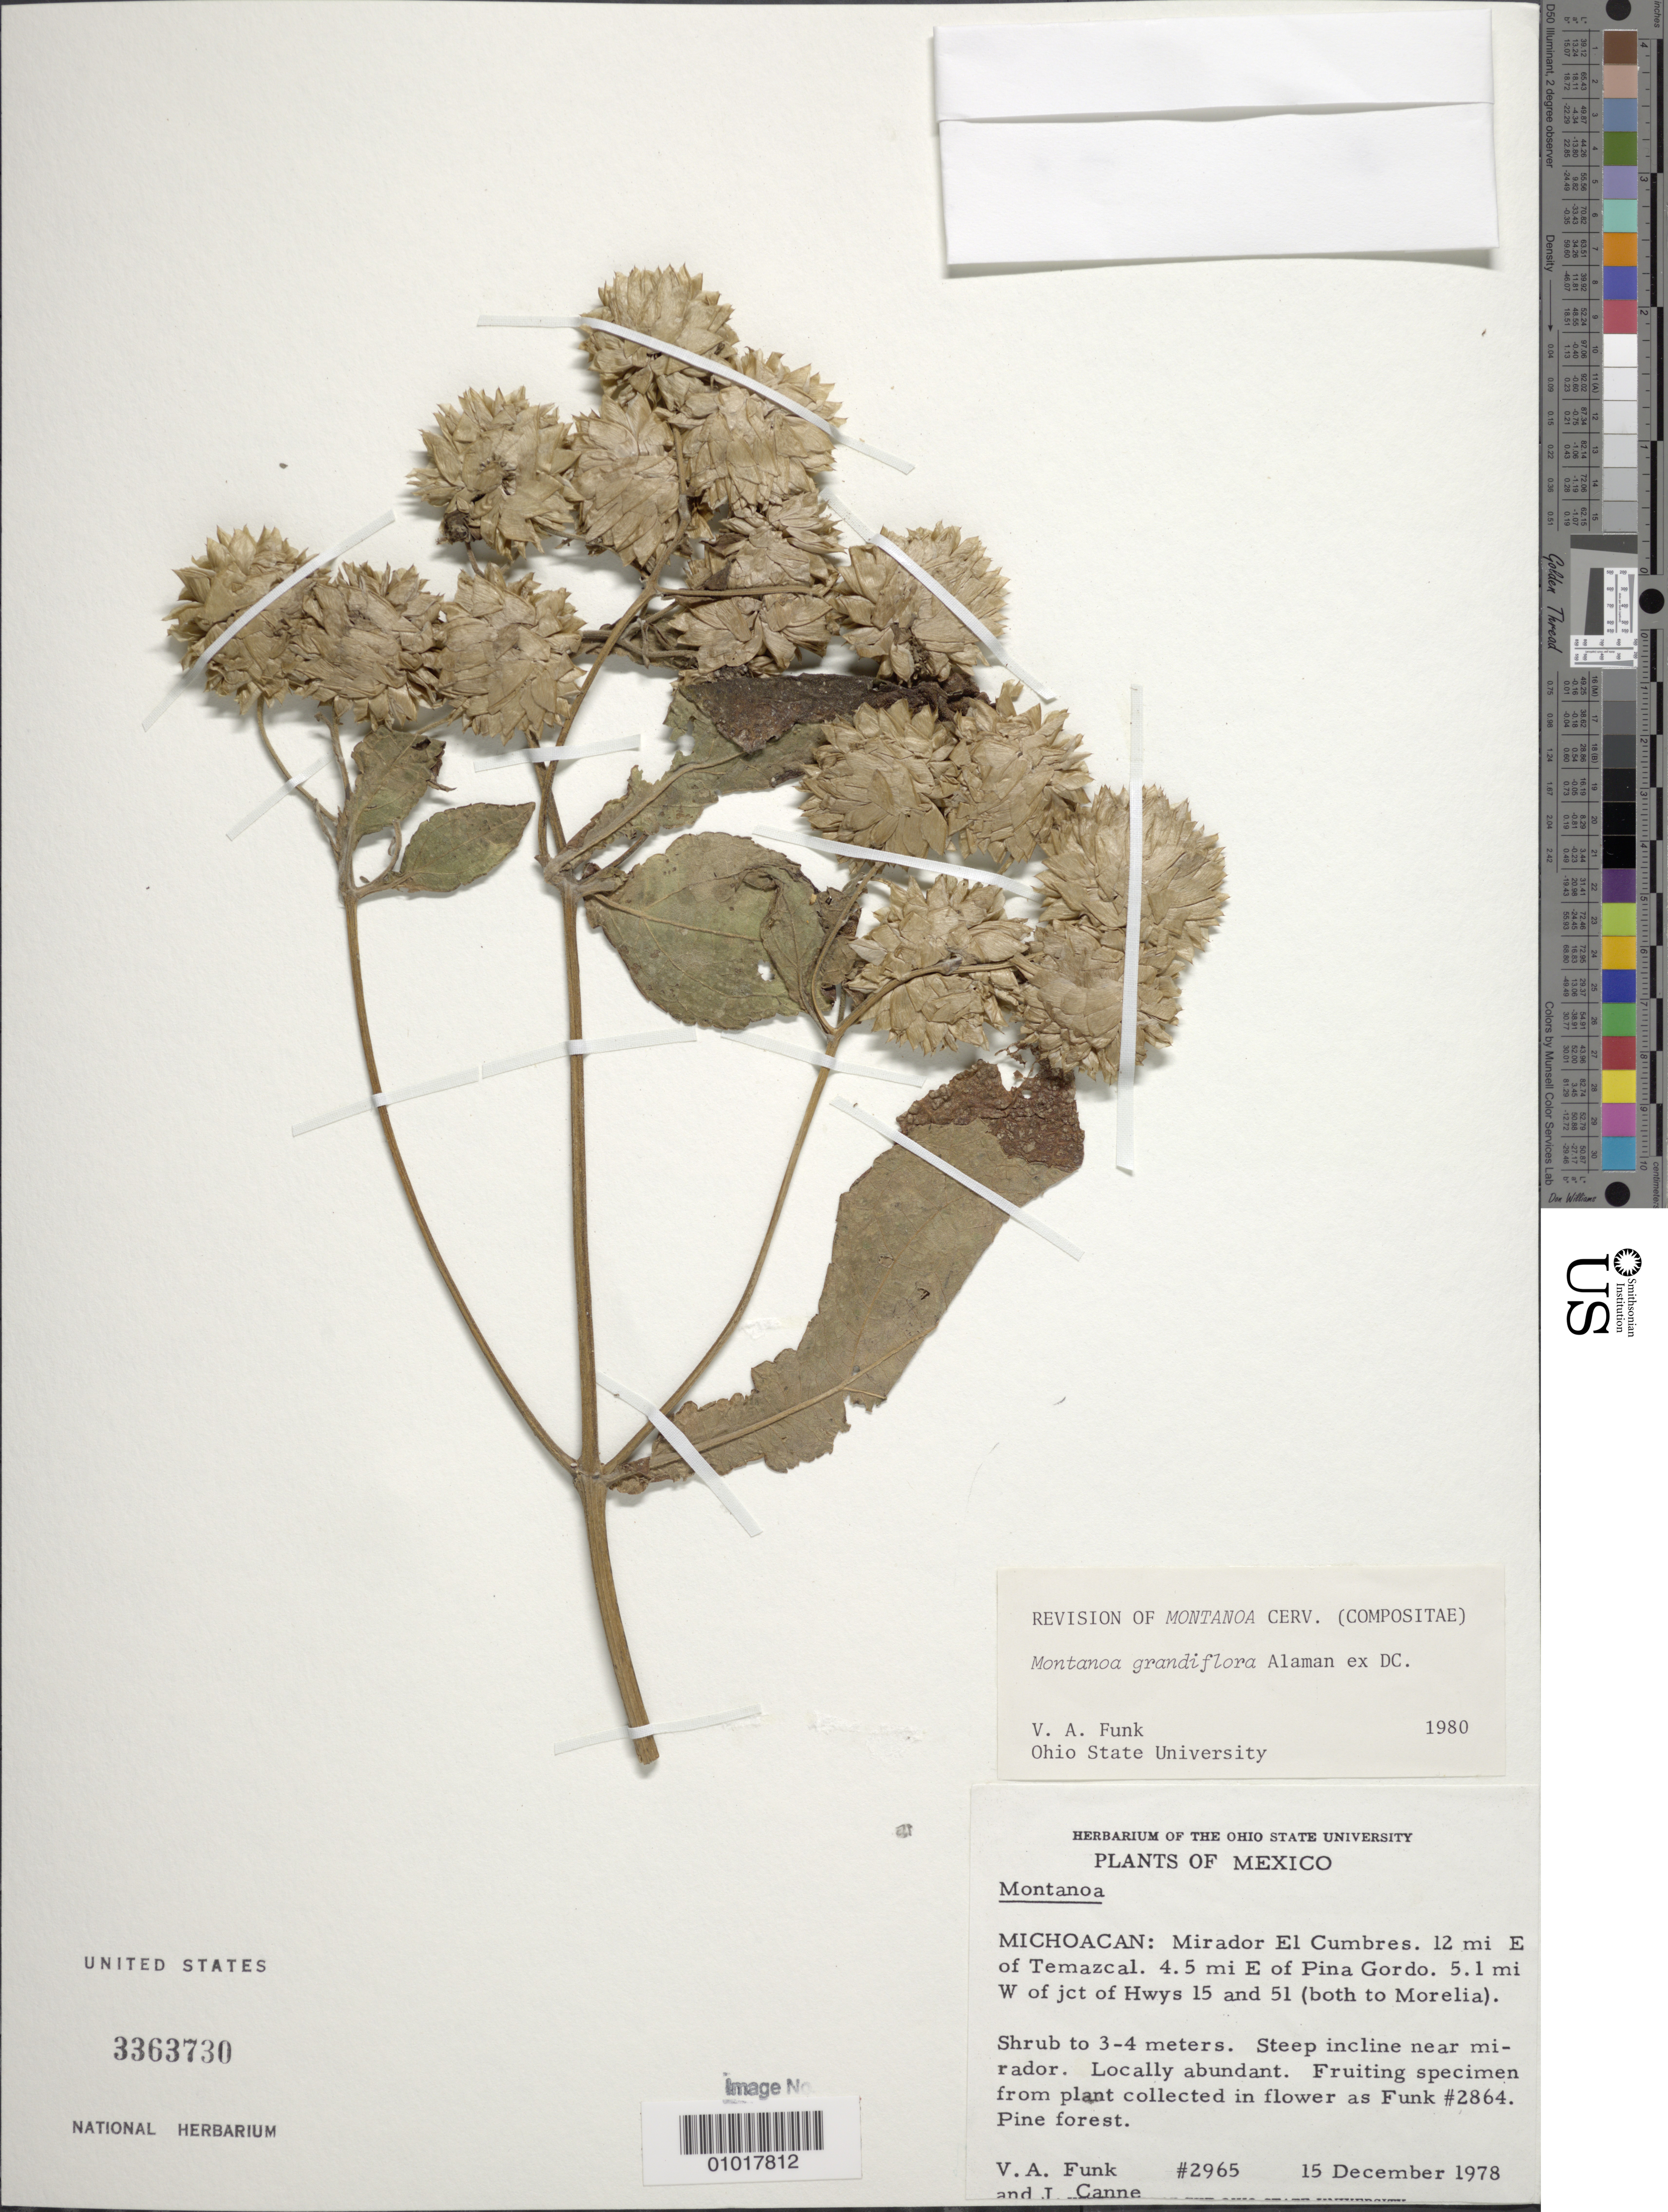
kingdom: Plantae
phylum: Tracheophyta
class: Magnoliopsida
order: Asterales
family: Asteraceae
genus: Montanoa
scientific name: Montanoa grandiflora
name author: Alaman ex DC.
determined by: Funk, Vicki A., (BOT), Smithsonian Institution - National Museum of Natural History (UNITED STATES)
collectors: V. Funk & J. M. Canne-Hilliker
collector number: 2965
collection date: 1978-12-15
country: Mexico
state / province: Michoacan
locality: Mirador El Cumbres. 12 mi E of Temazcal. 4.5 mi E of Pina Gordo. 5.1 mi W of jct of Hwys 15 & 51 (both to Morelia).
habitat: Steep incline near mirador. Pine forest.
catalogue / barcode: US 3363730